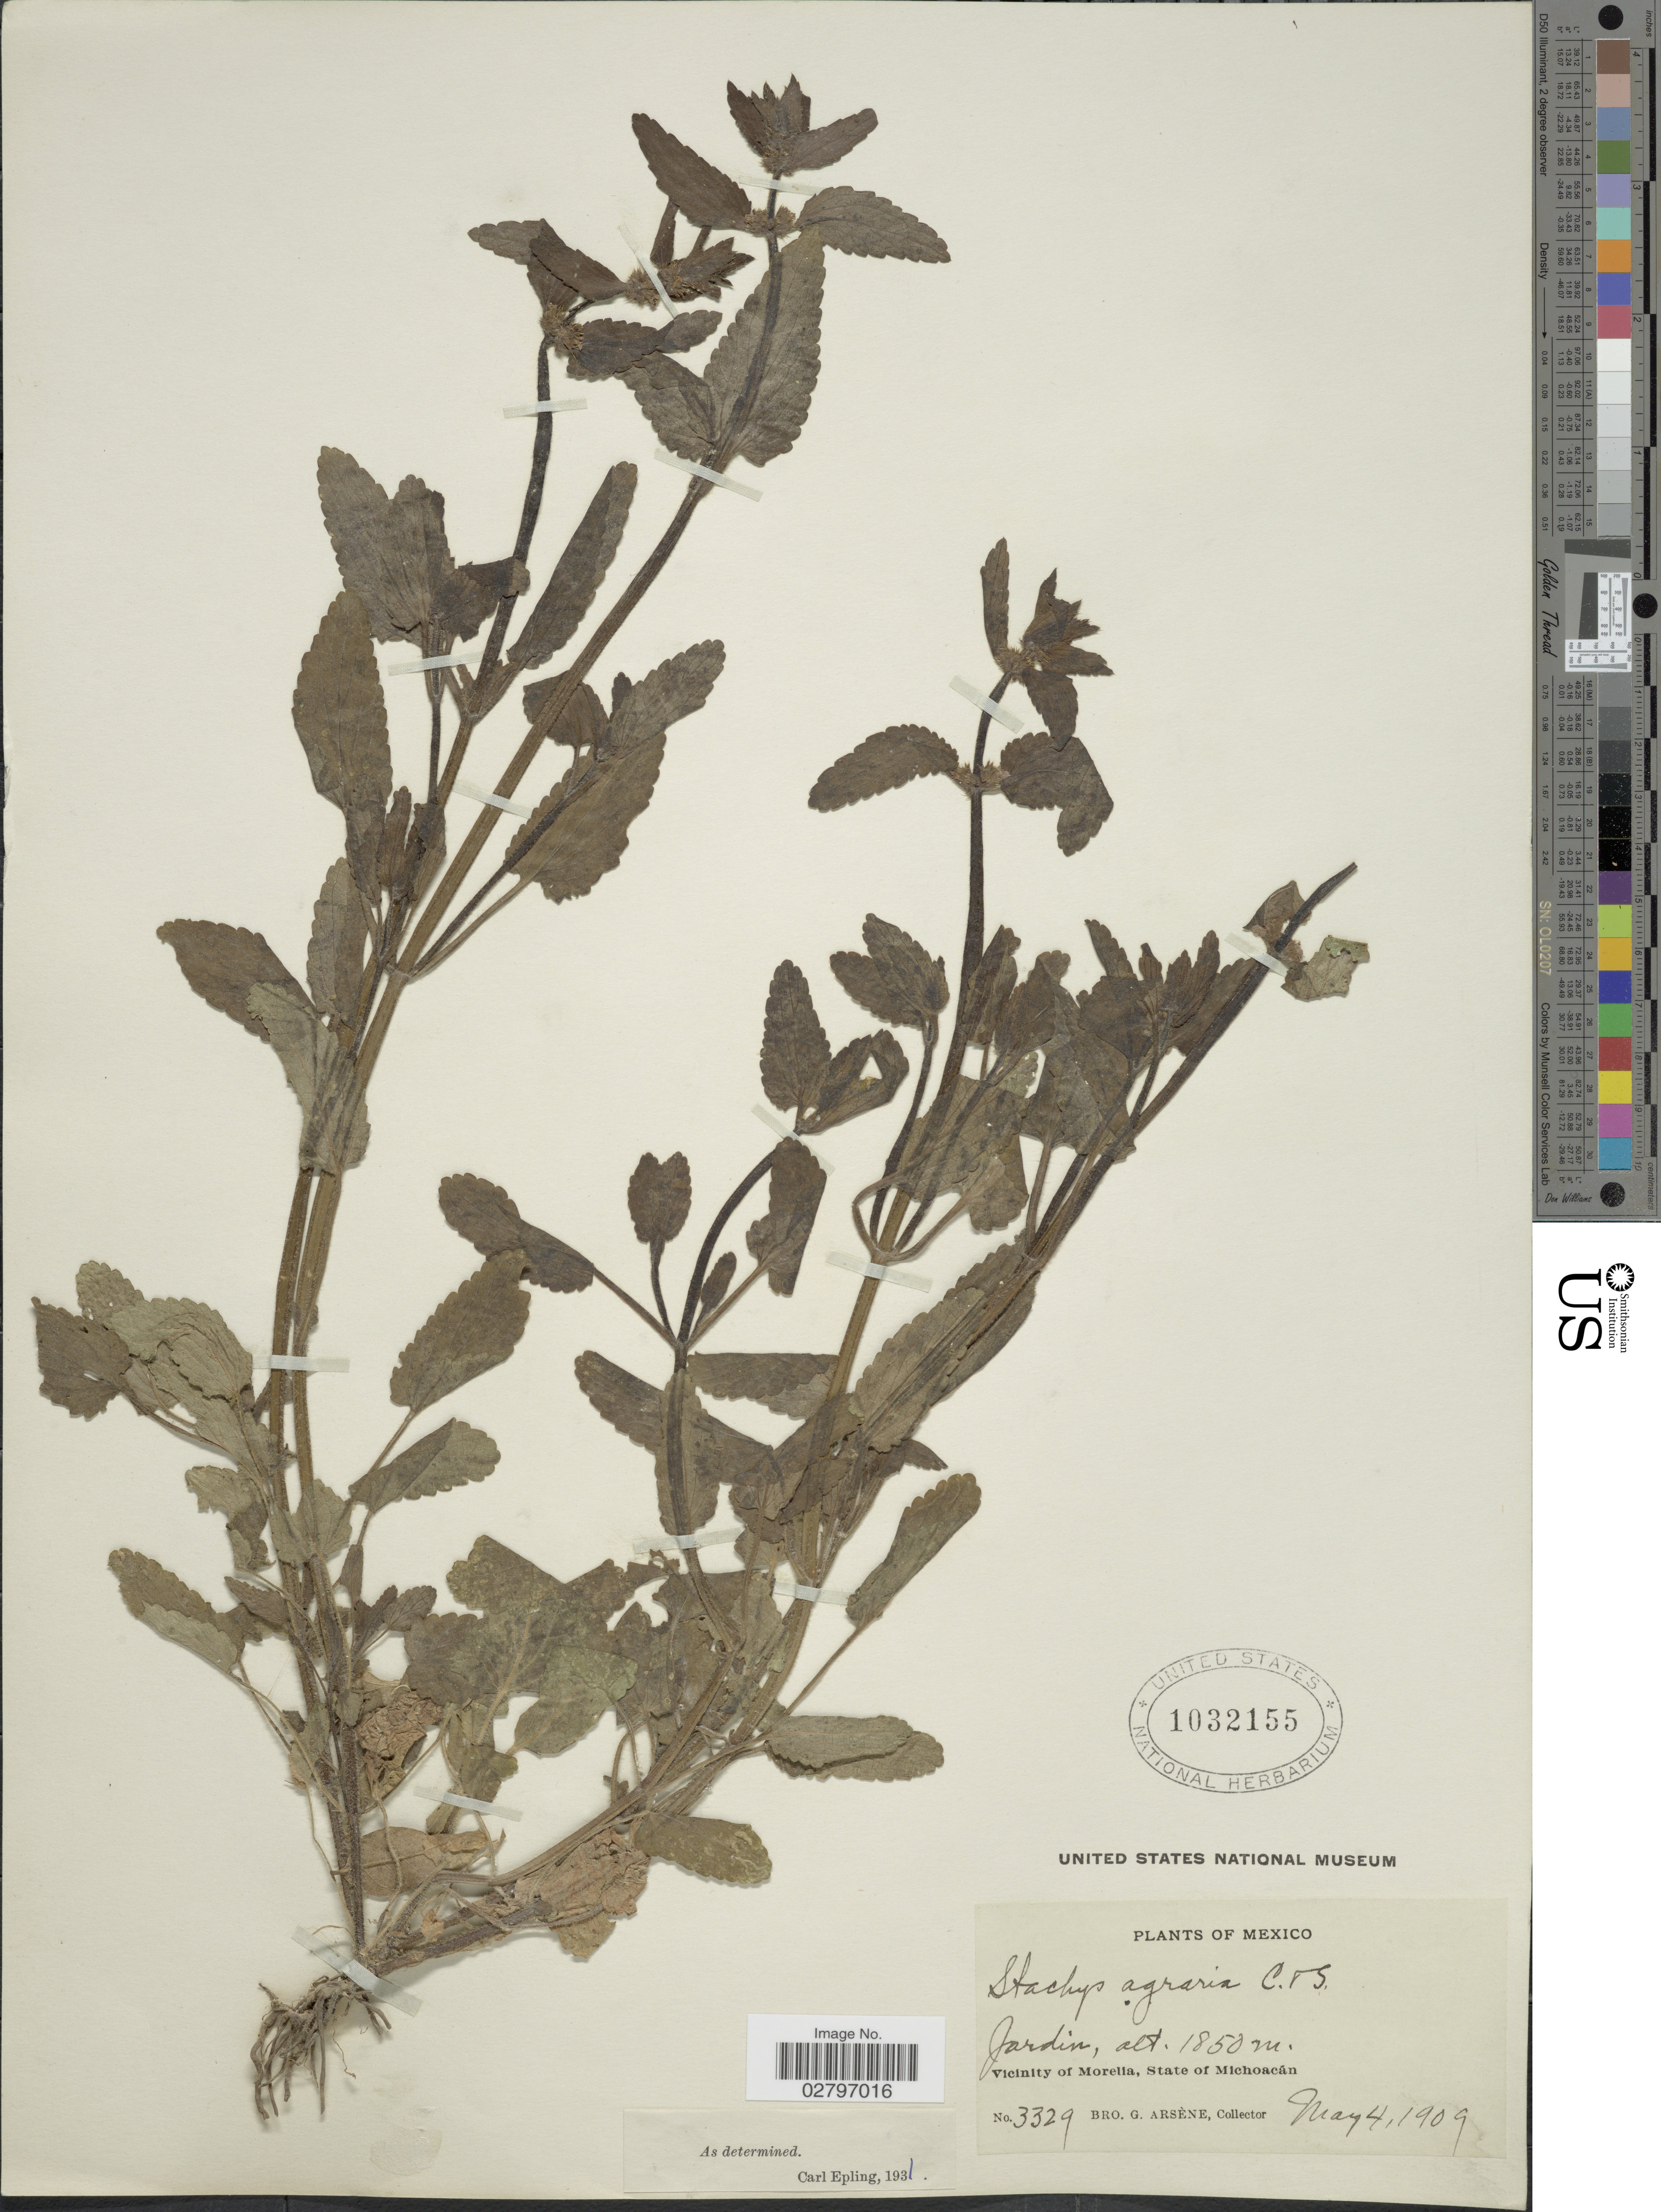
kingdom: Plantae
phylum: Tracheophyta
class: Magnoliopsida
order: Lamiales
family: Lamiaceae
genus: Stachys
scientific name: Stachys agraria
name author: Schltdl. & Cham.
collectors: Bro. G. Arsène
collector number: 3329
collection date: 1909-05-04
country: Mexico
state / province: Michoacán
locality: Jardin. Vicinity of Morelia, State of Michoacán.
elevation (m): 1850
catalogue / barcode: US 1032155